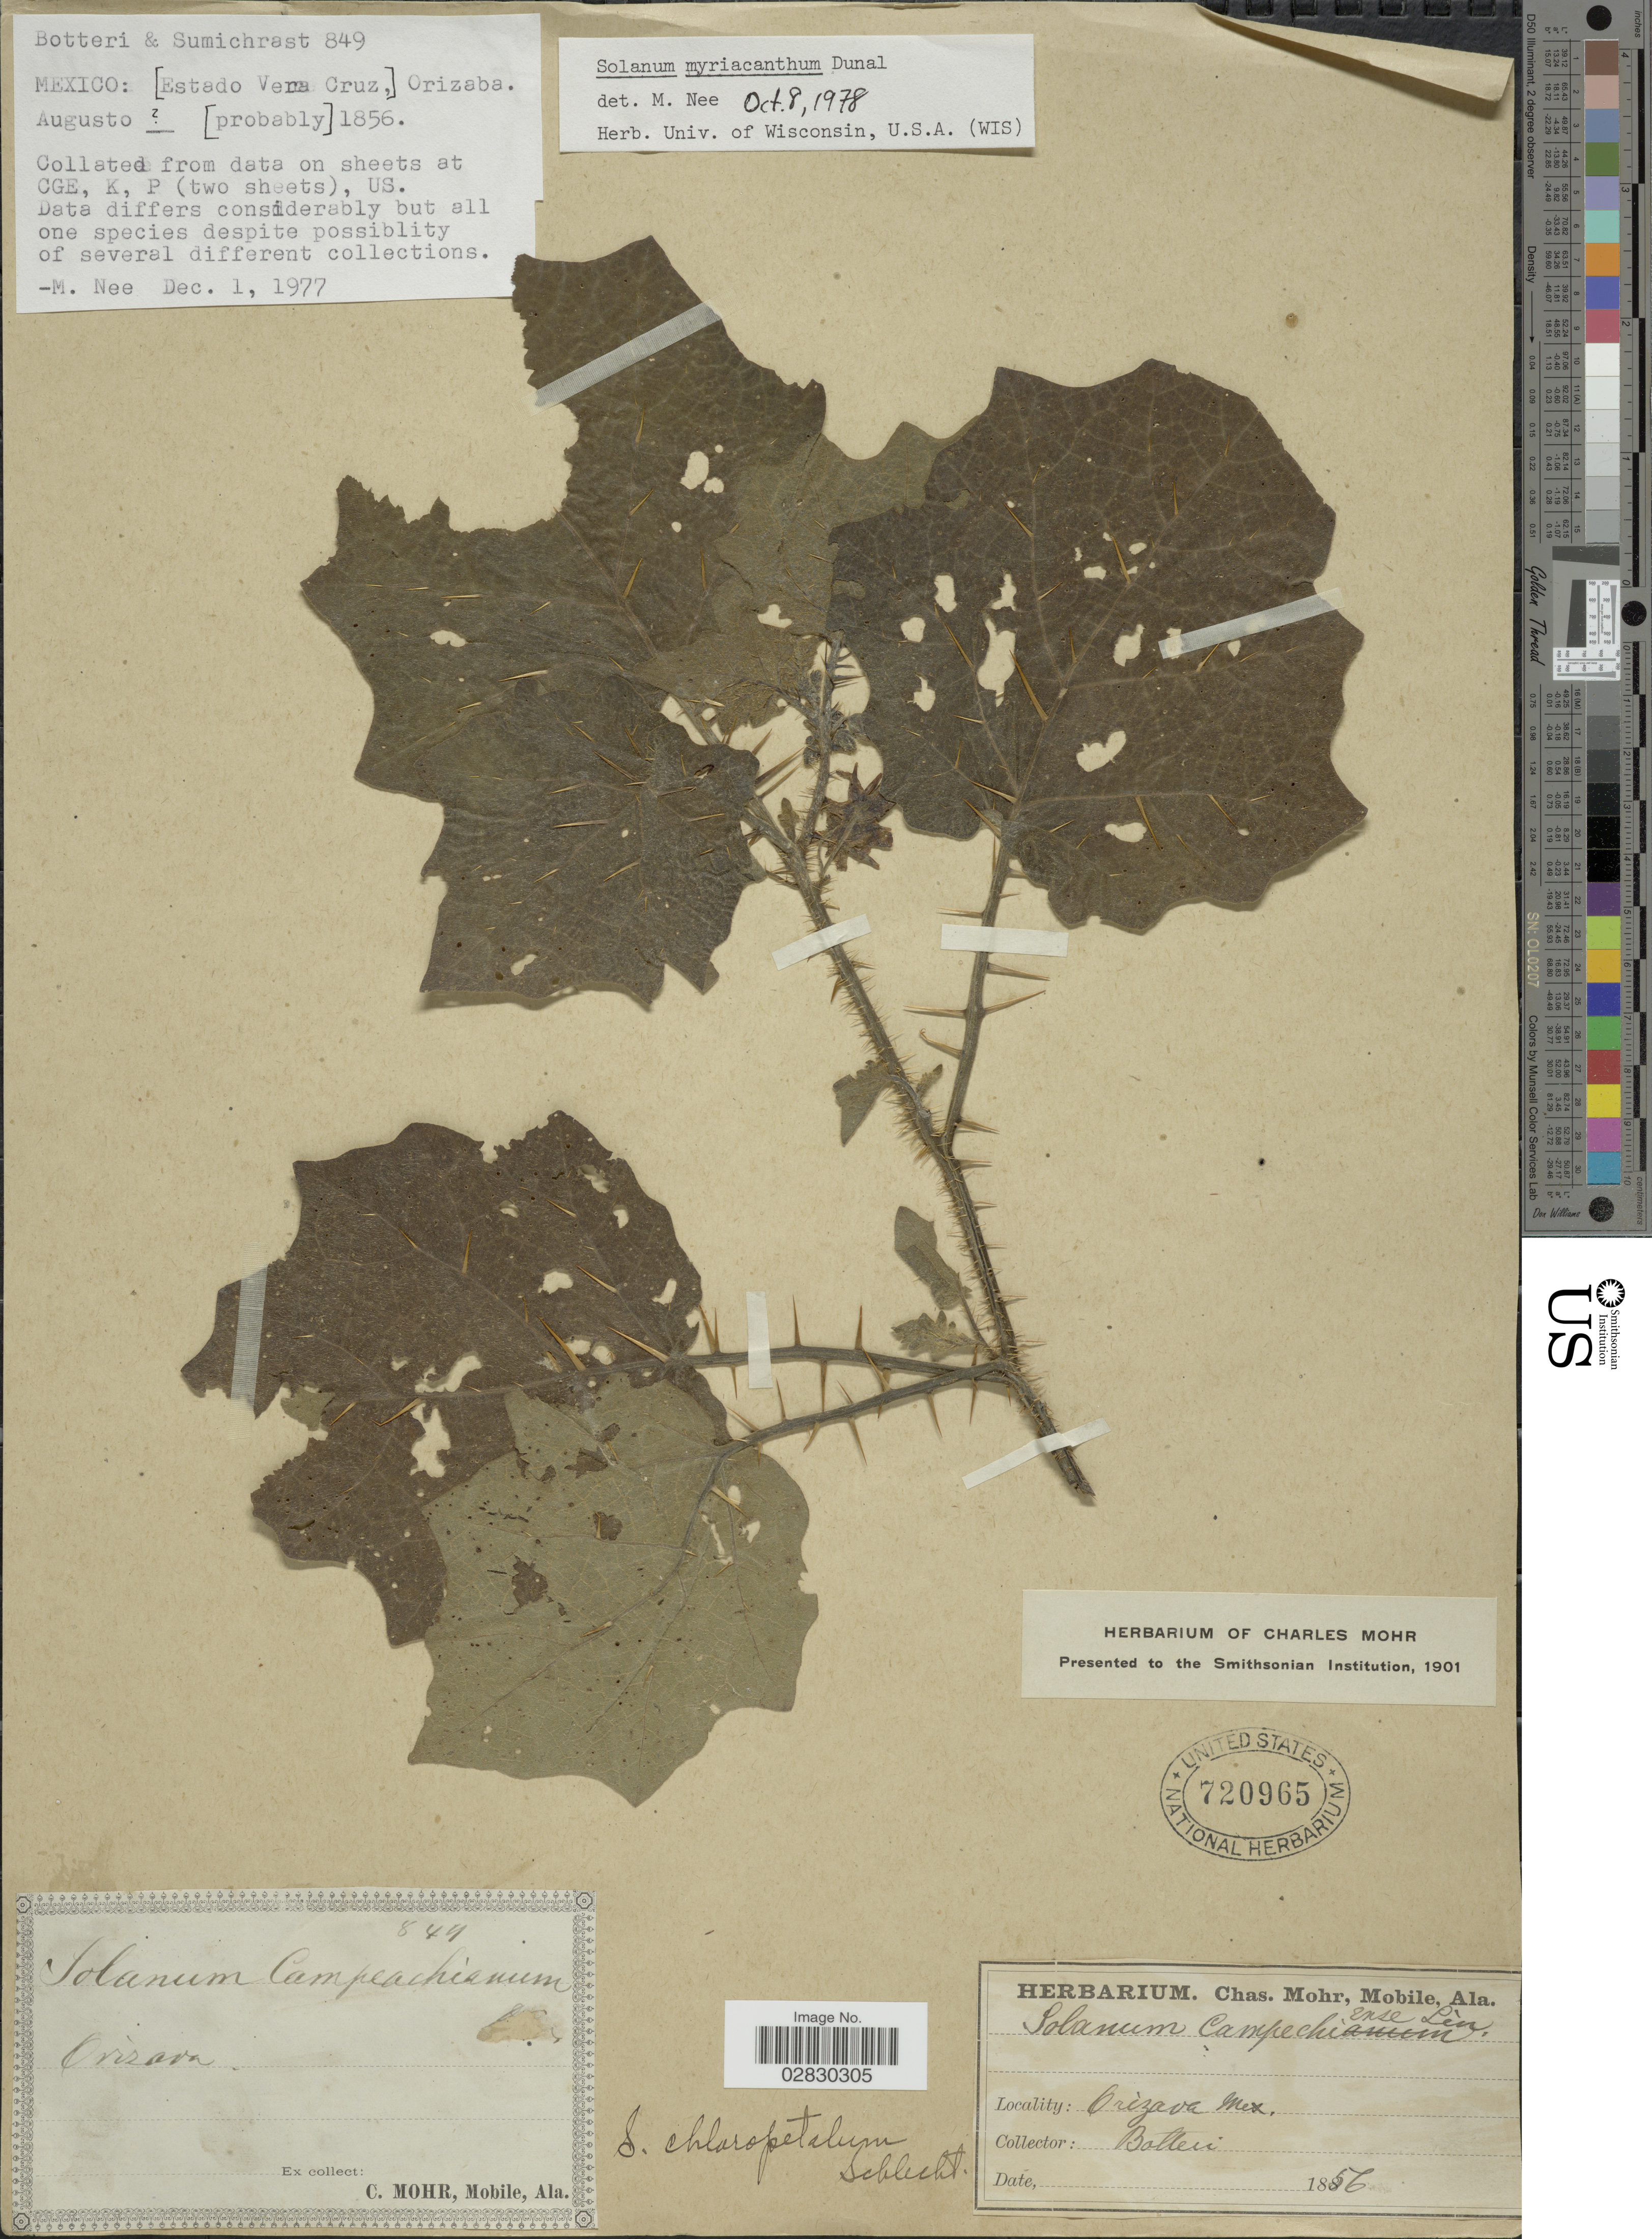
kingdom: Plantae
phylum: Tracheophyta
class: Magnoliopsida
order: Solanales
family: Solanaceae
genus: Solanum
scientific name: Solanum myriacanthum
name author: Dunal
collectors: M. Botteri & Sumichrast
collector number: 849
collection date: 1856-08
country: Mexico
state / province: Veracruz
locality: Orizaba.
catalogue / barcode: US 720965